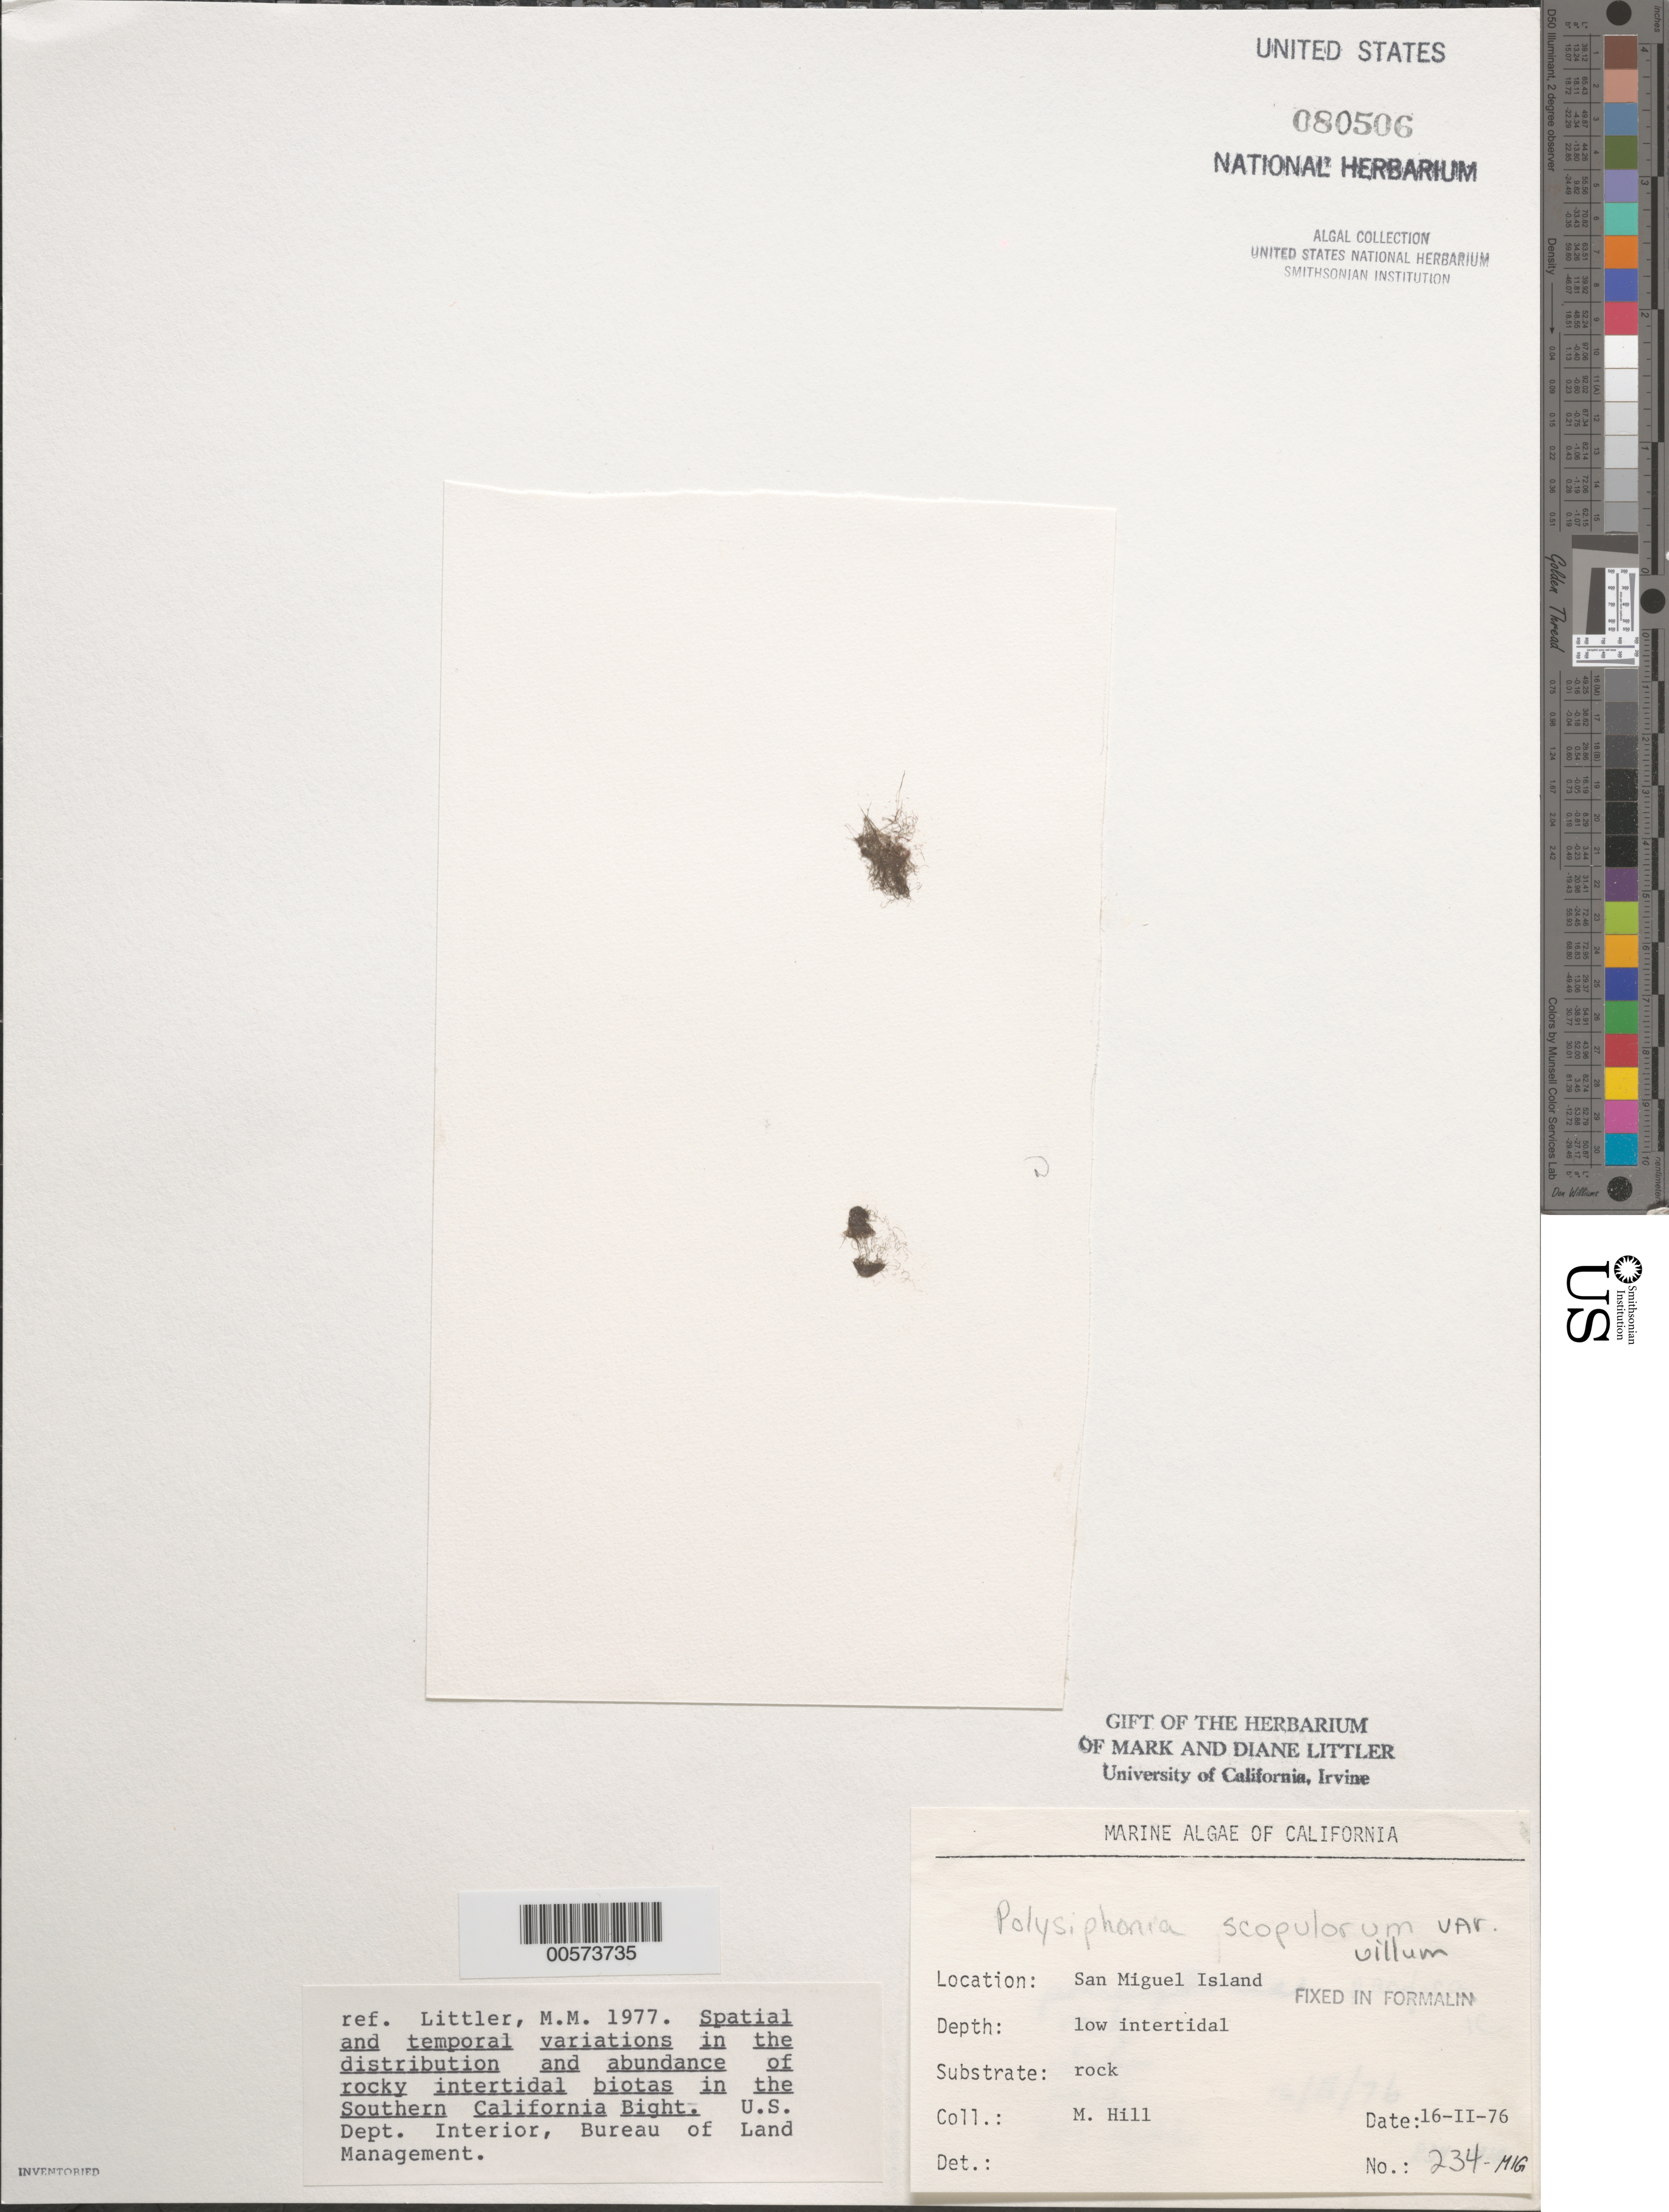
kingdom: Plantae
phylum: Rhodophyta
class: Florideophyceae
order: Ceramiales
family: Rhodomelaceae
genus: Polysiphonia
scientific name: Polysiphonia scopulorum var. villum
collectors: M. Hill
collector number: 234-mig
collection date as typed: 16 Feb 1976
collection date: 1976-02-16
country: United States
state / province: California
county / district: Santa Barbara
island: San Miguel Island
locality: Cuyler Harbor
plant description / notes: BLM-SOCALBIGHT Rocky Intertidal Survey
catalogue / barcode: US 80506